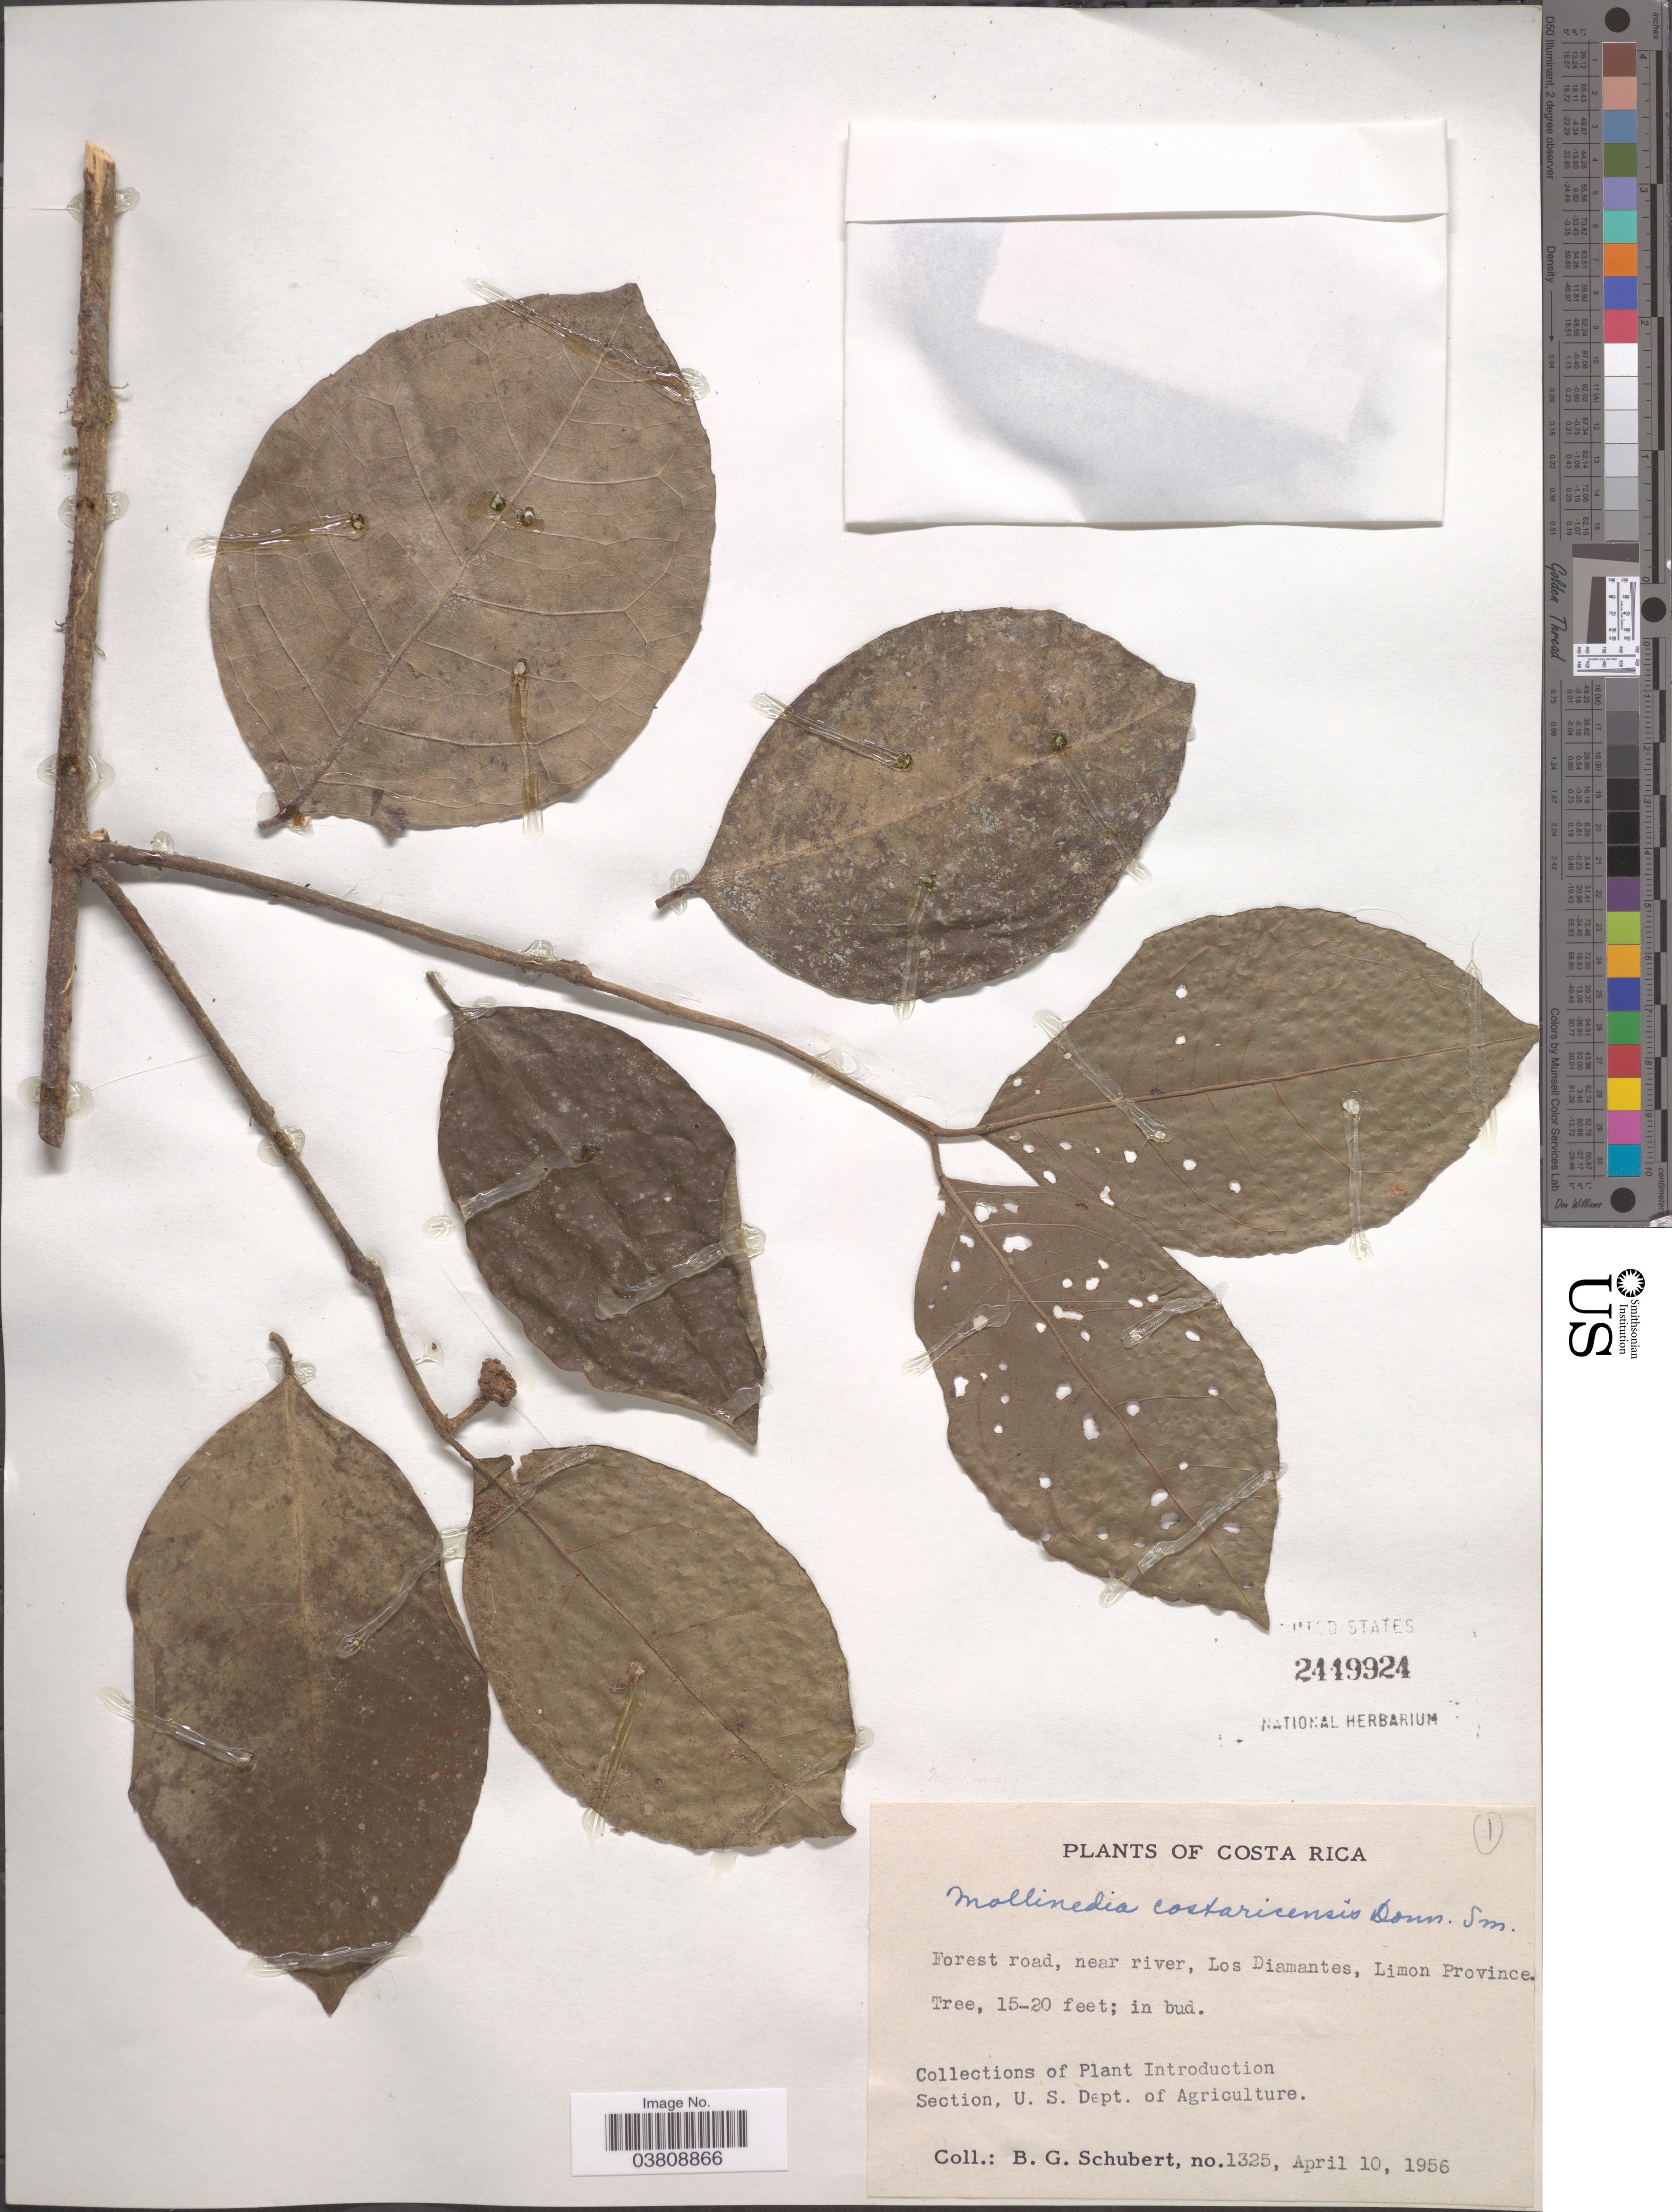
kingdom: Plantae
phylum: Tracheophyta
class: Magnoliopsida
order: Laurales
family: Monimiaceae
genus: Mollinedia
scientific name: Mollinedia costaricensis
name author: Donn. Sm.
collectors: B. Schubert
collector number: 1325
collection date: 1956-04-10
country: Costa Rica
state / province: Limón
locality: Forest road, near river, Los Diamantes.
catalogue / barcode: US 2449924